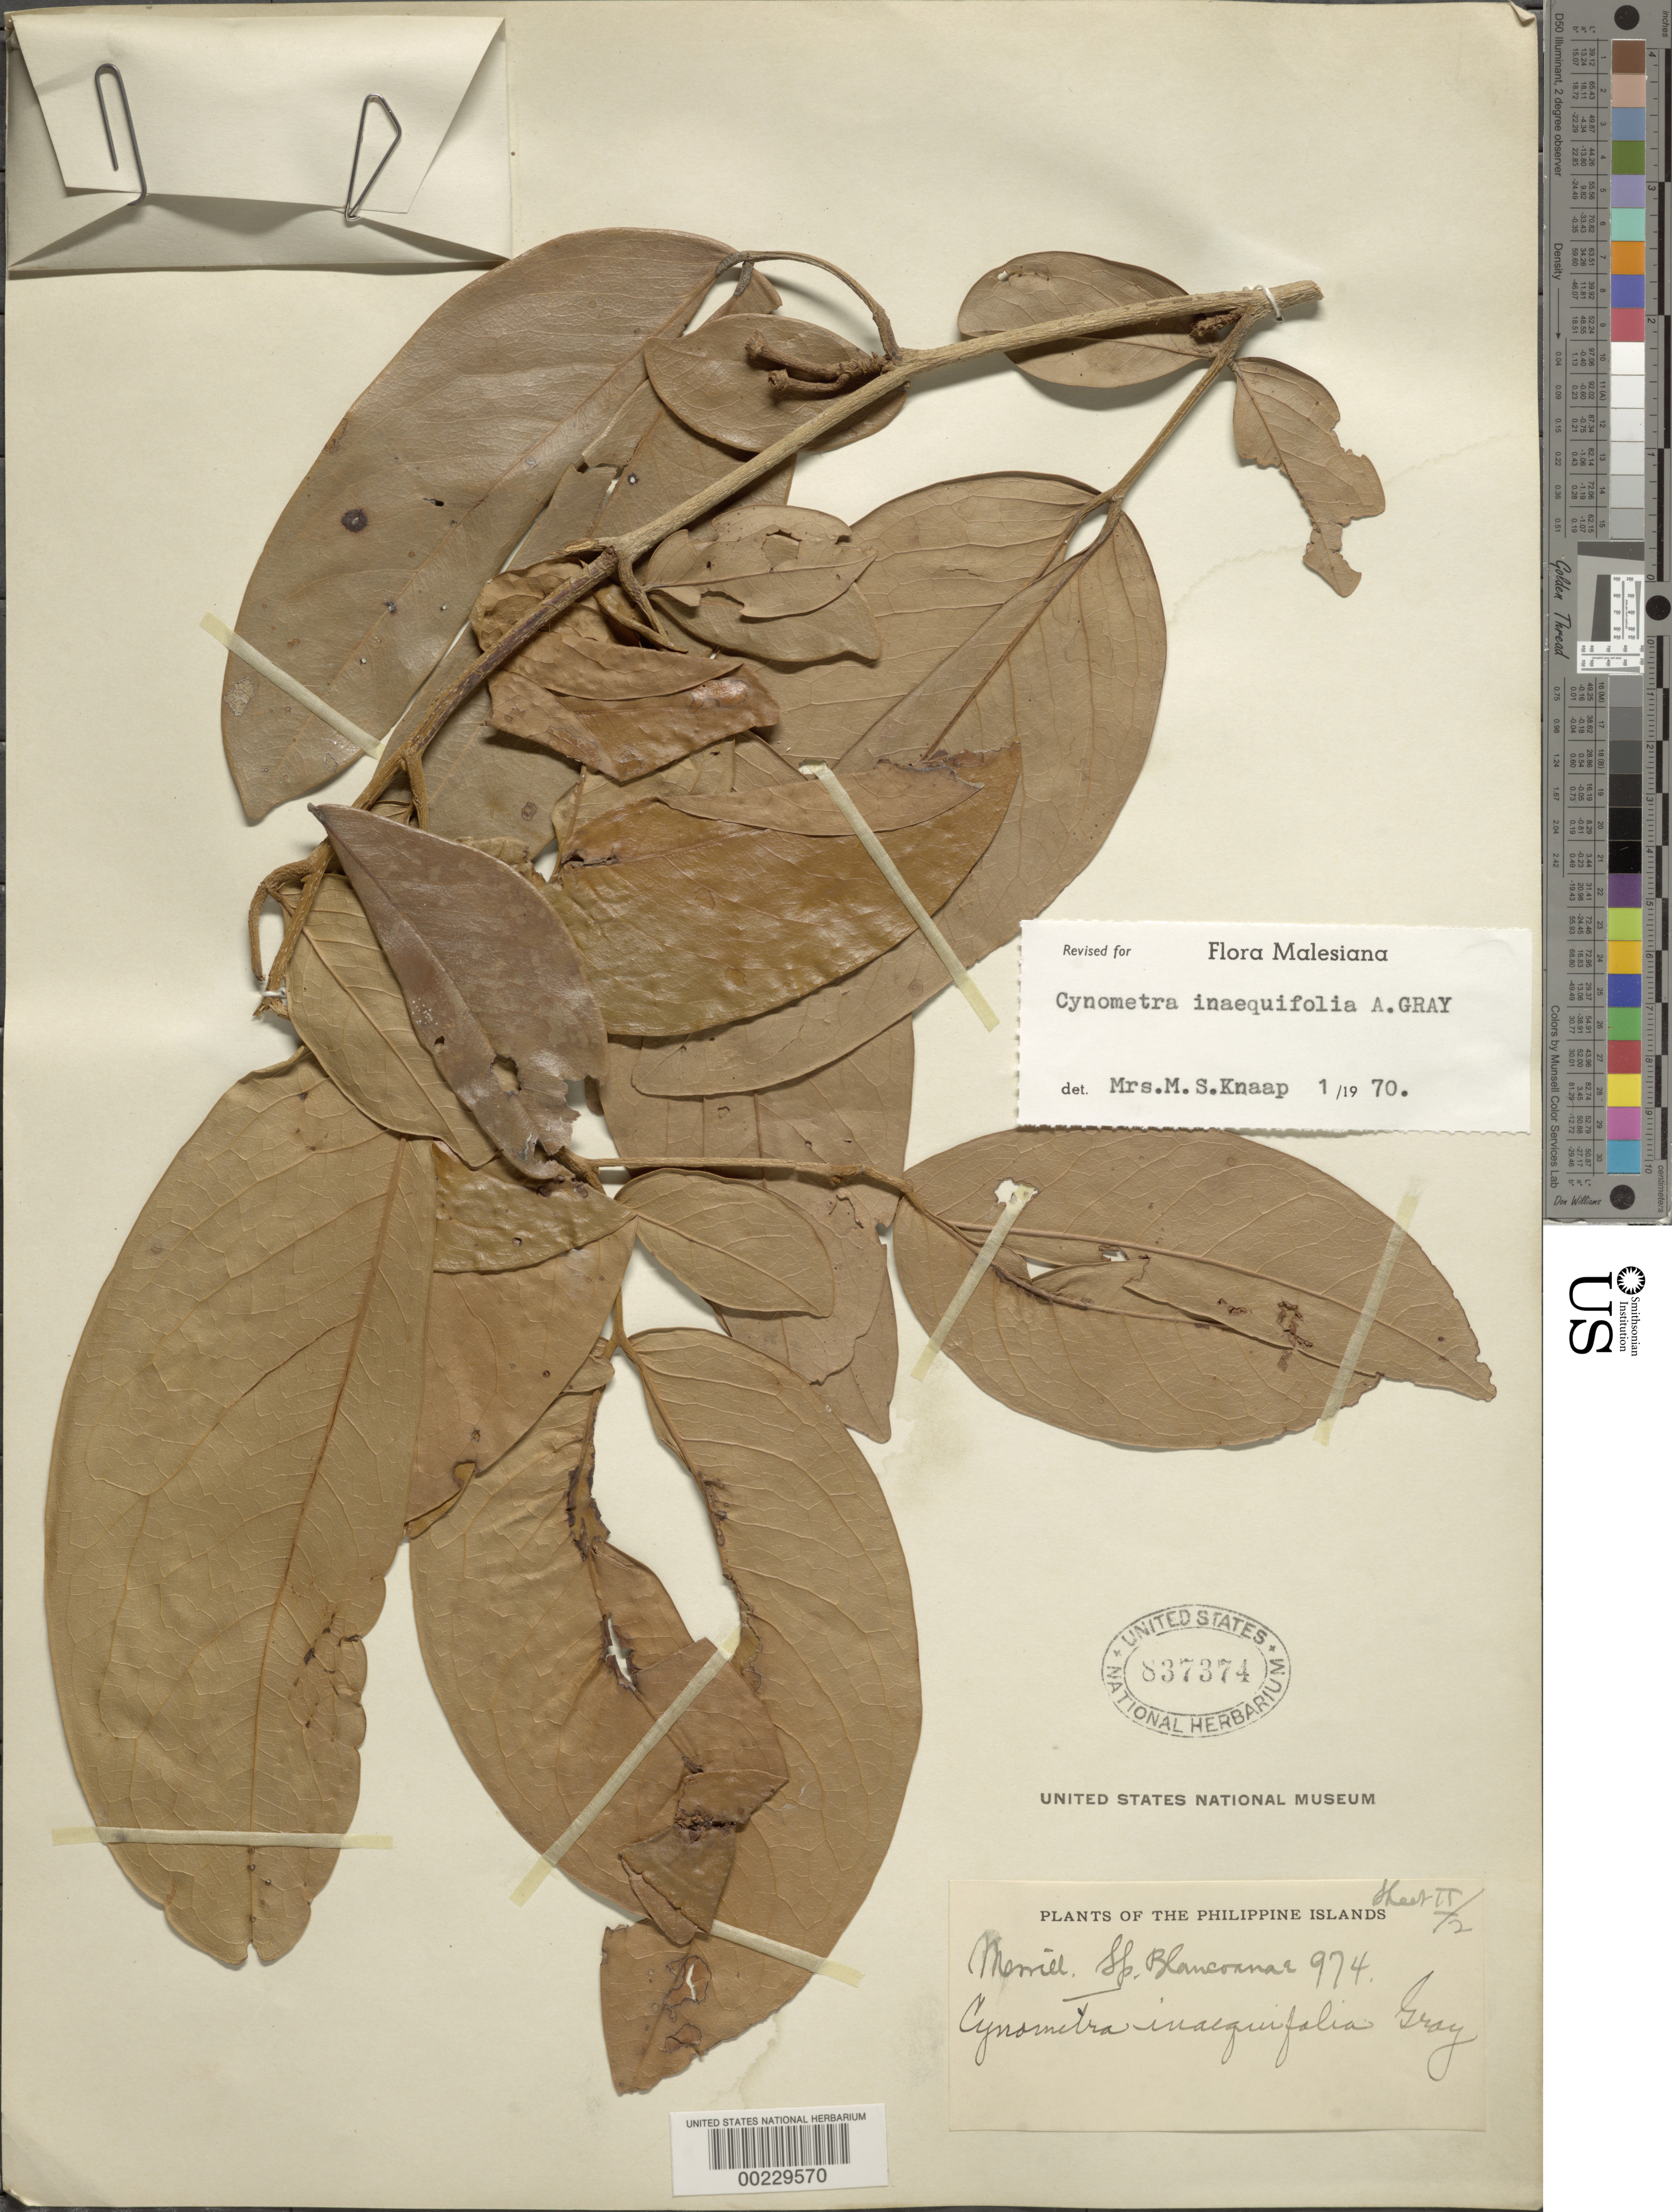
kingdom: Plantae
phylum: Tracheophyta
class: Magnoliopsida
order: Fabales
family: Fabaceae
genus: Cynometra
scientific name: Cynometra inaequifolia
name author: A. Gray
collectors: E. D. Merrill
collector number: Sp. Blancoan. 0974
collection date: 1916-10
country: Philippines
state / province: Calabarzon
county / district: Rizal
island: Luzon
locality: Antipolo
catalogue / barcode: US 837374